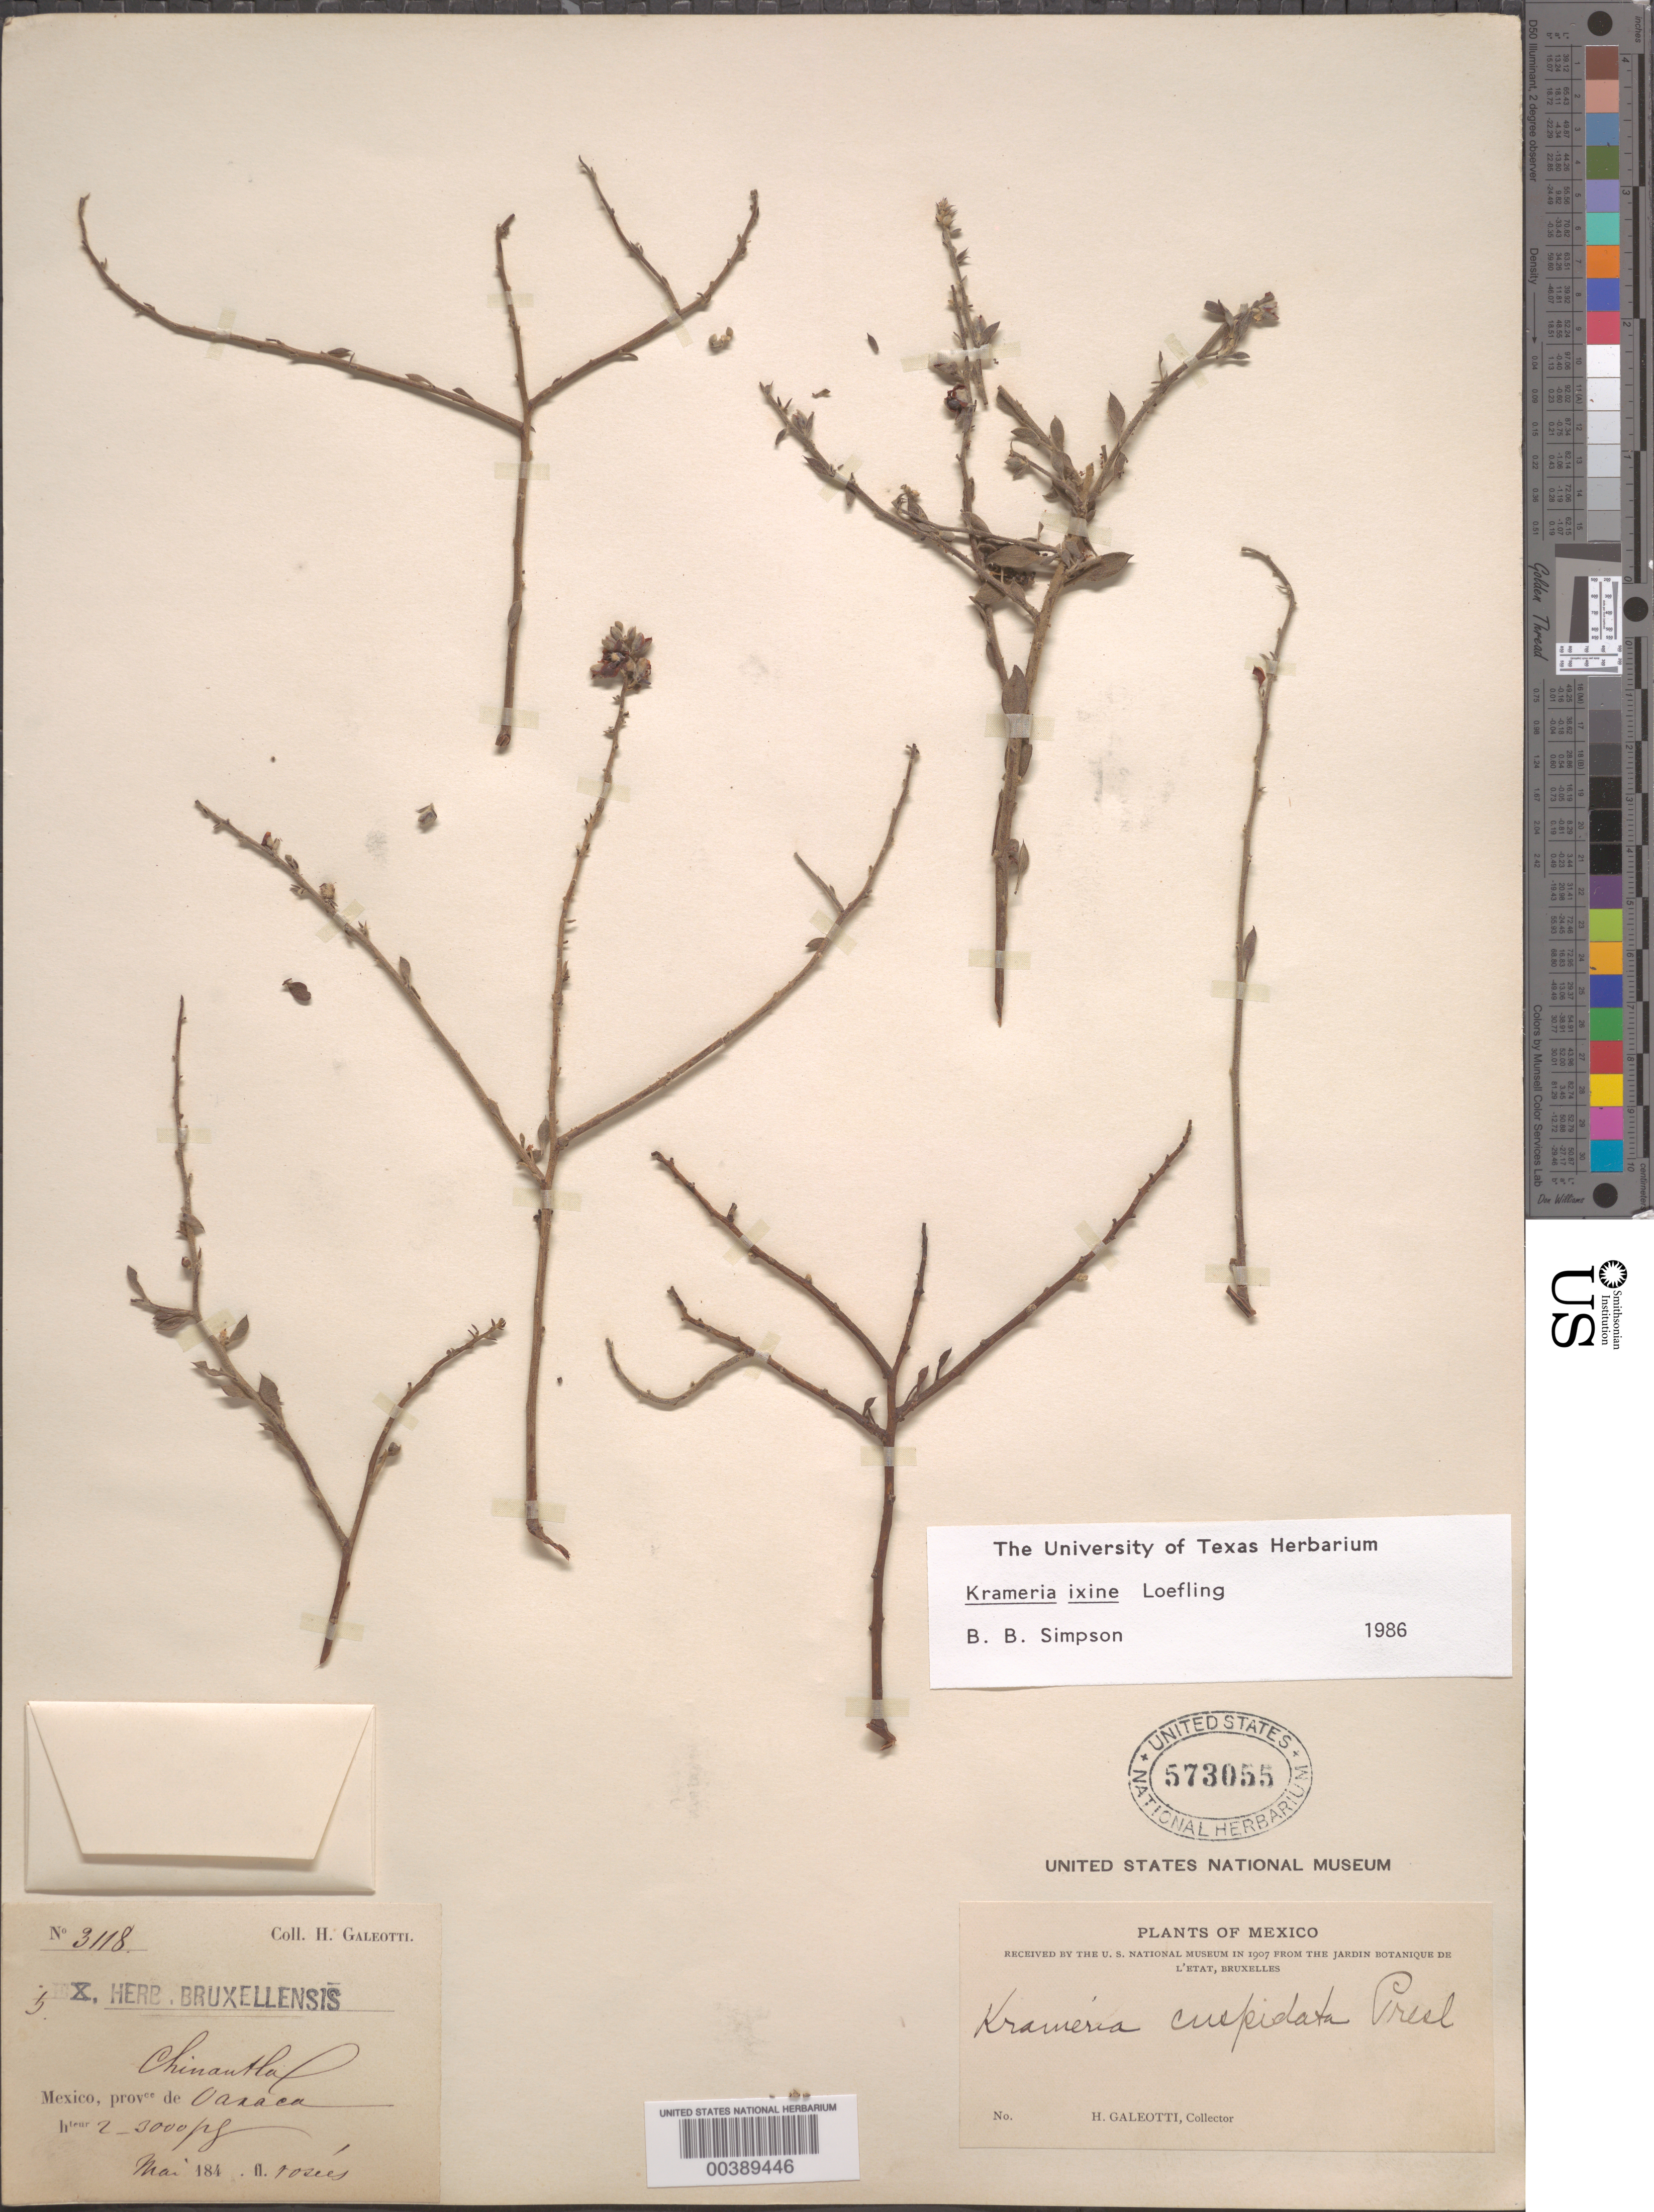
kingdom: Plantae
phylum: Tracheophyta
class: Magnoliopsida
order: Zygophyllales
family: Krameriaceae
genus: Krameria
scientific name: Krameria ixine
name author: L.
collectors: H. G. Galeotti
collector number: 3118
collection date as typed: May 184-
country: Mexico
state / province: Oaxaca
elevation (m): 610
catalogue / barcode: US 573055